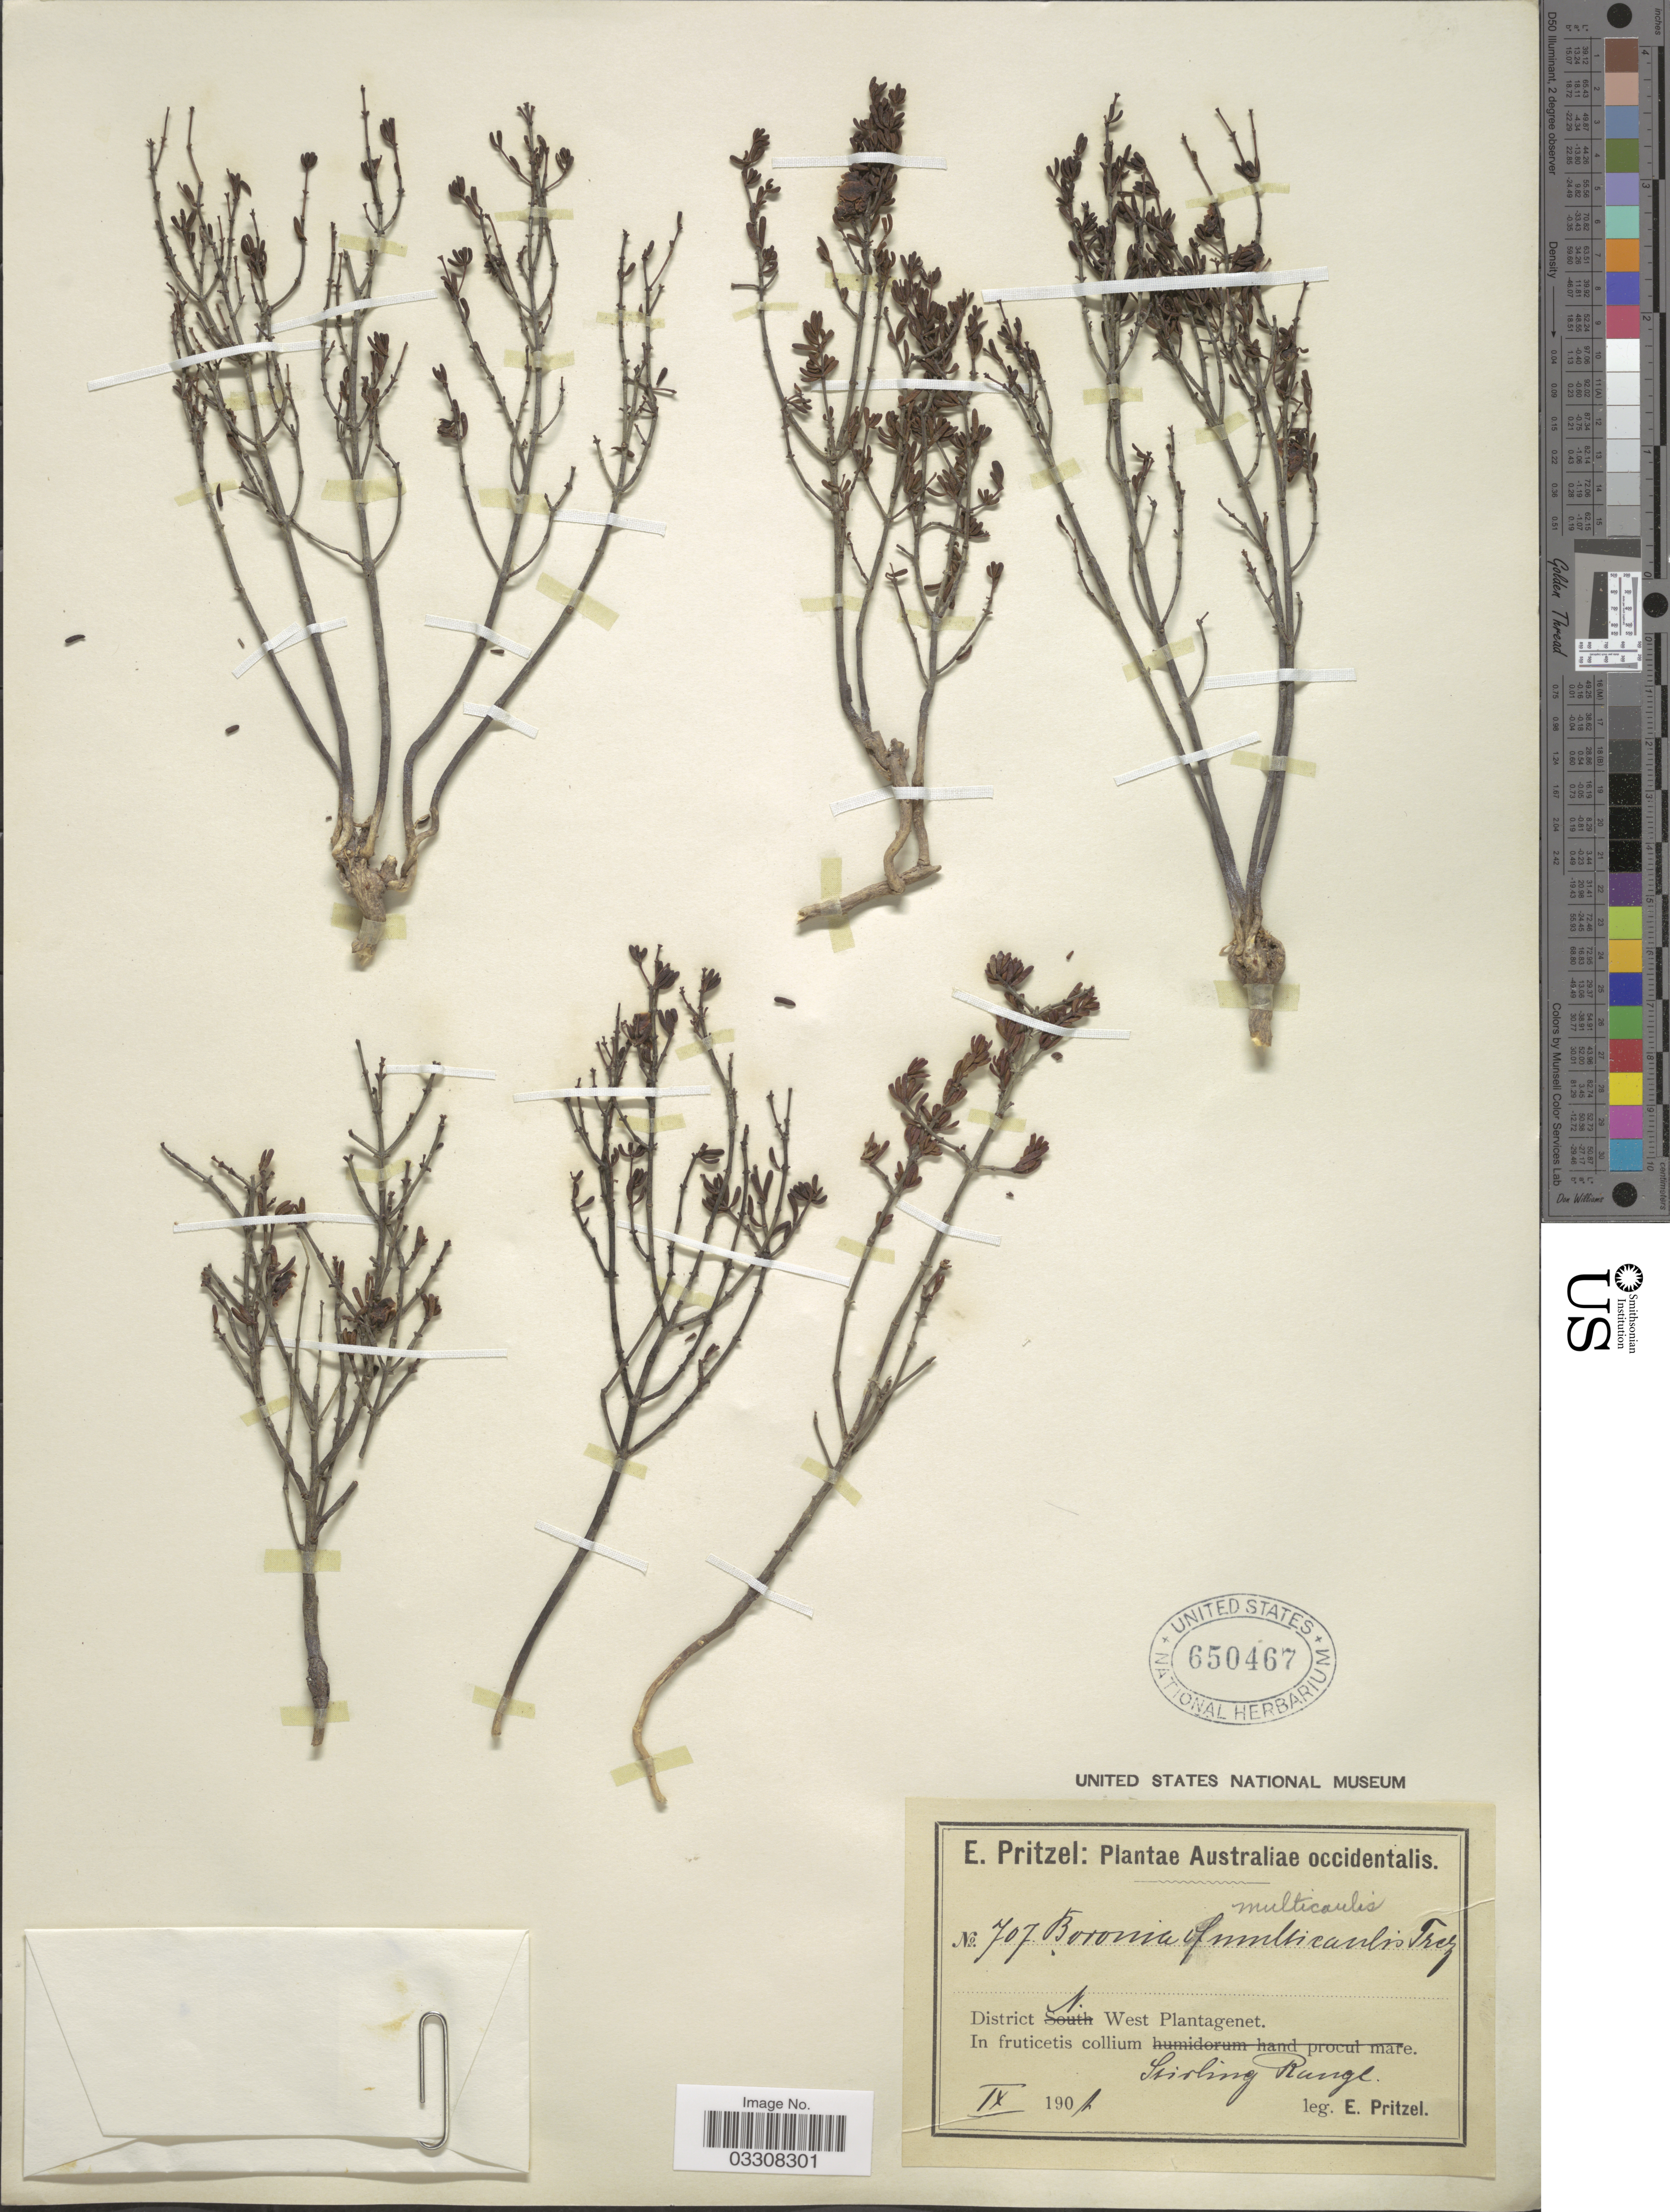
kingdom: Plantae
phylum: Tracheophyta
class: Magnoliopsida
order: Sapindales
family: Rutaceae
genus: Boronia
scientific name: Boronia multicaulis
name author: Turcz.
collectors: E. G. Pritzel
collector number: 707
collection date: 1901-09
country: Australia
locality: Australiae occidentalis. District N. West Plantagenet. In fruticetis collium Stirling Range.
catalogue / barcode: US 650467